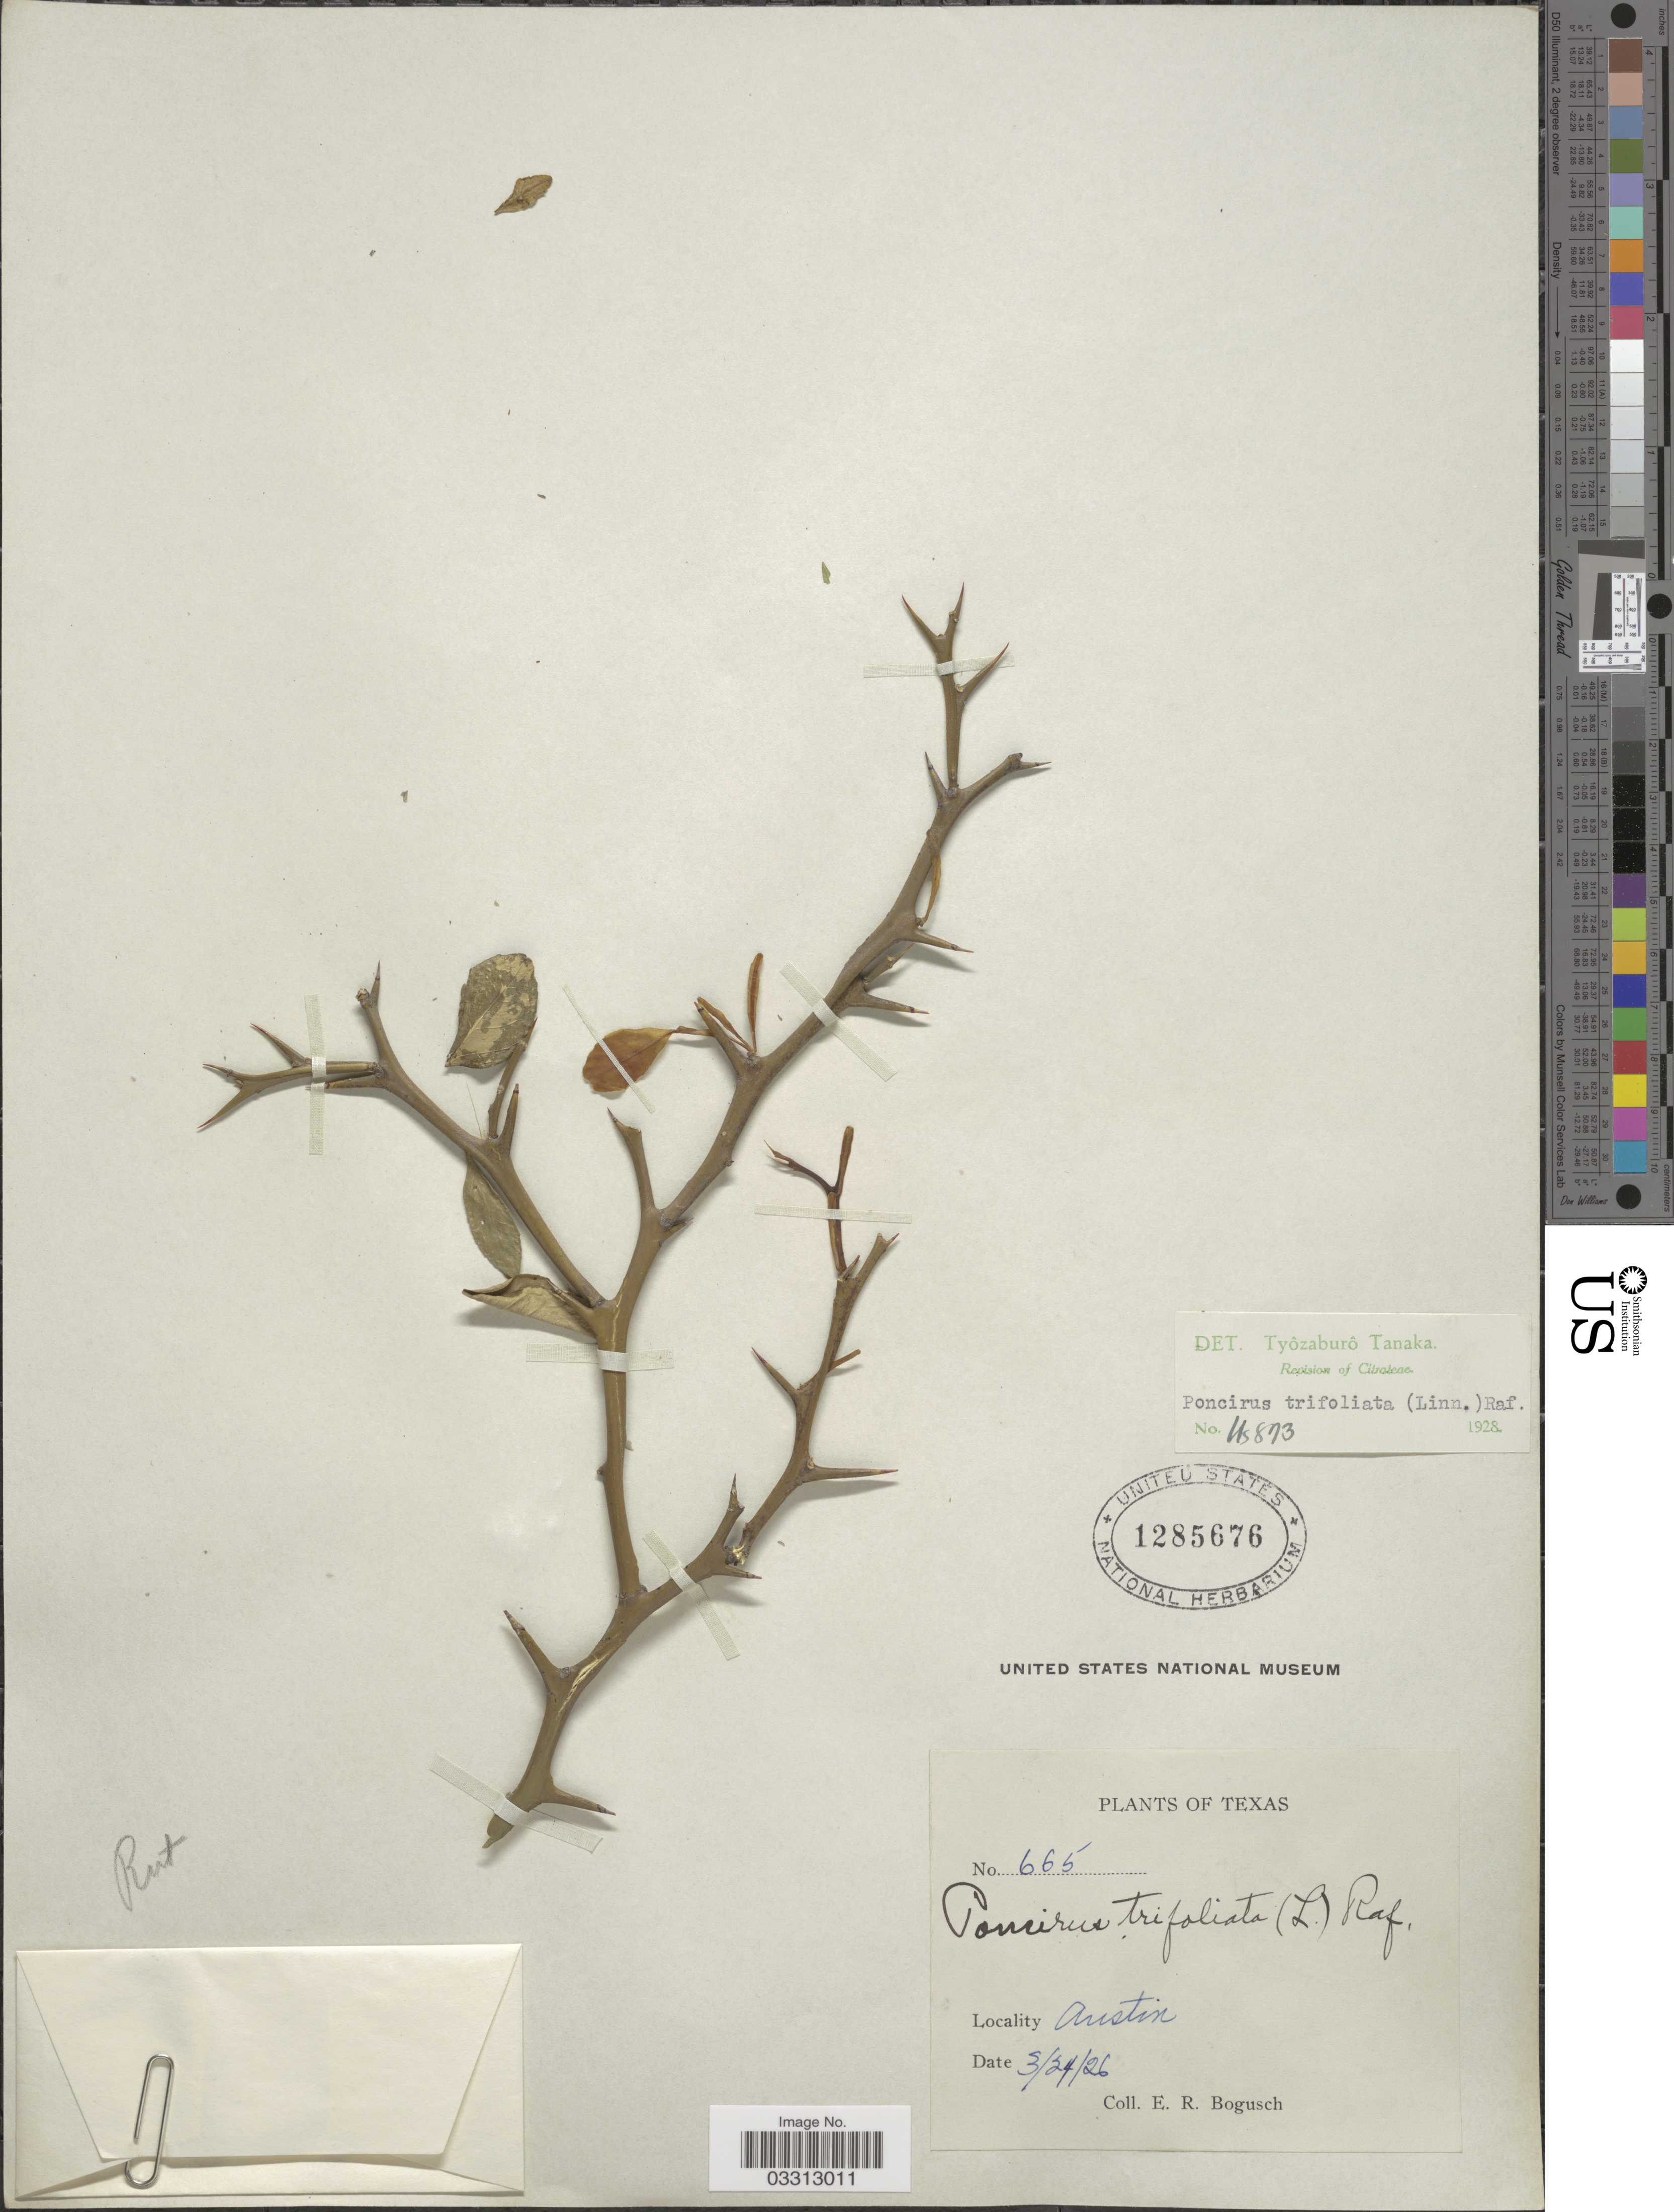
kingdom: Plantae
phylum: Tracheophyta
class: Magnoliopsida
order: Sapindales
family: Rutaceae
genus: Citrus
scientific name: Citrus trifoliata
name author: L.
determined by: Strong, Mark T., (BOT), Smithsonian Institution - National Museum of Natural History (UNITED STATES)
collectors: E. Bogusch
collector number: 665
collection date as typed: Transcribed d/m/y: 24/3/26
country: United States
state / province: Texas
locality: Austin.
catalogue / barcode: US 1285676